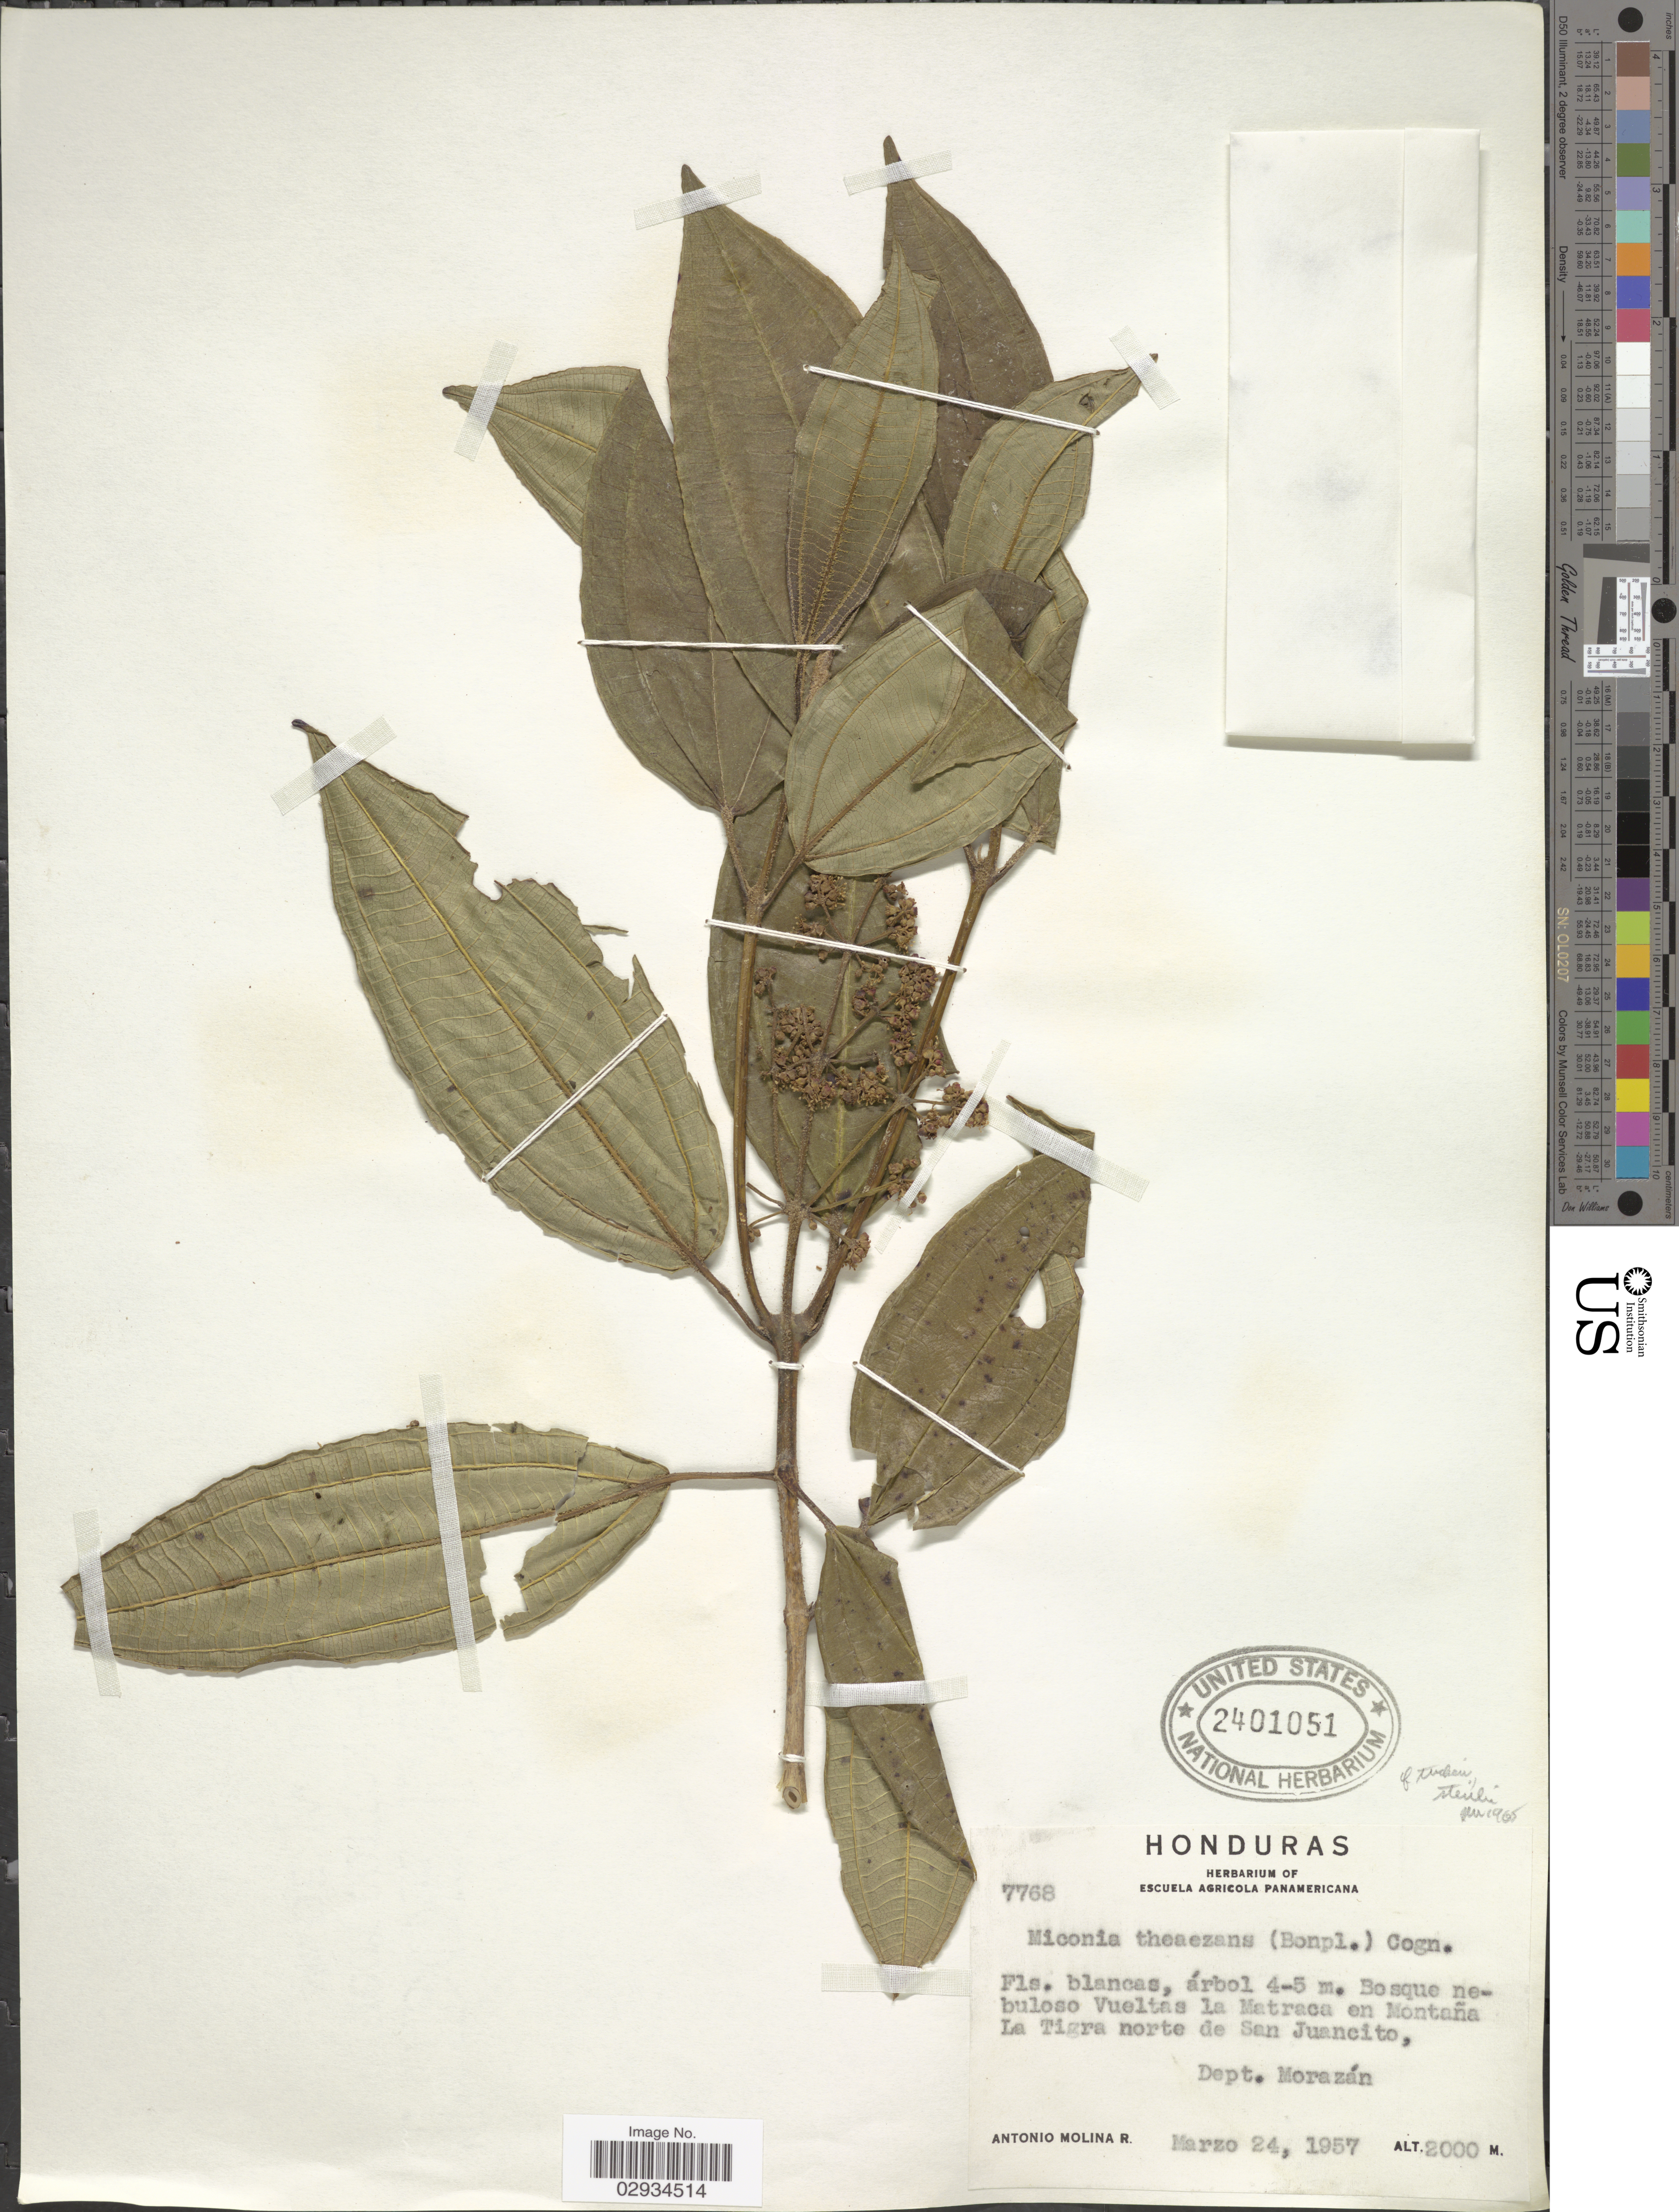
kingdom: Plantae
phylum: Tracheophyta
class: Magnoliopsida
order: Myrtales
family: Melastomataceae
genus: Miconia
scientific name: Miconia theizans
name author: (Bonpl.) Cogn.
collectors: A. Molina R.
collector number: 7768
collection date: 1957-03-24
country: Honduras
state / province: Fco. Morazán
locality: Bosque nebuloso Vueltas la Matraca en Montaña La Tigra norte de San Juancito, Dept. Morazán.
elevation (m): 2000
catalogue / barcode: US 2401051